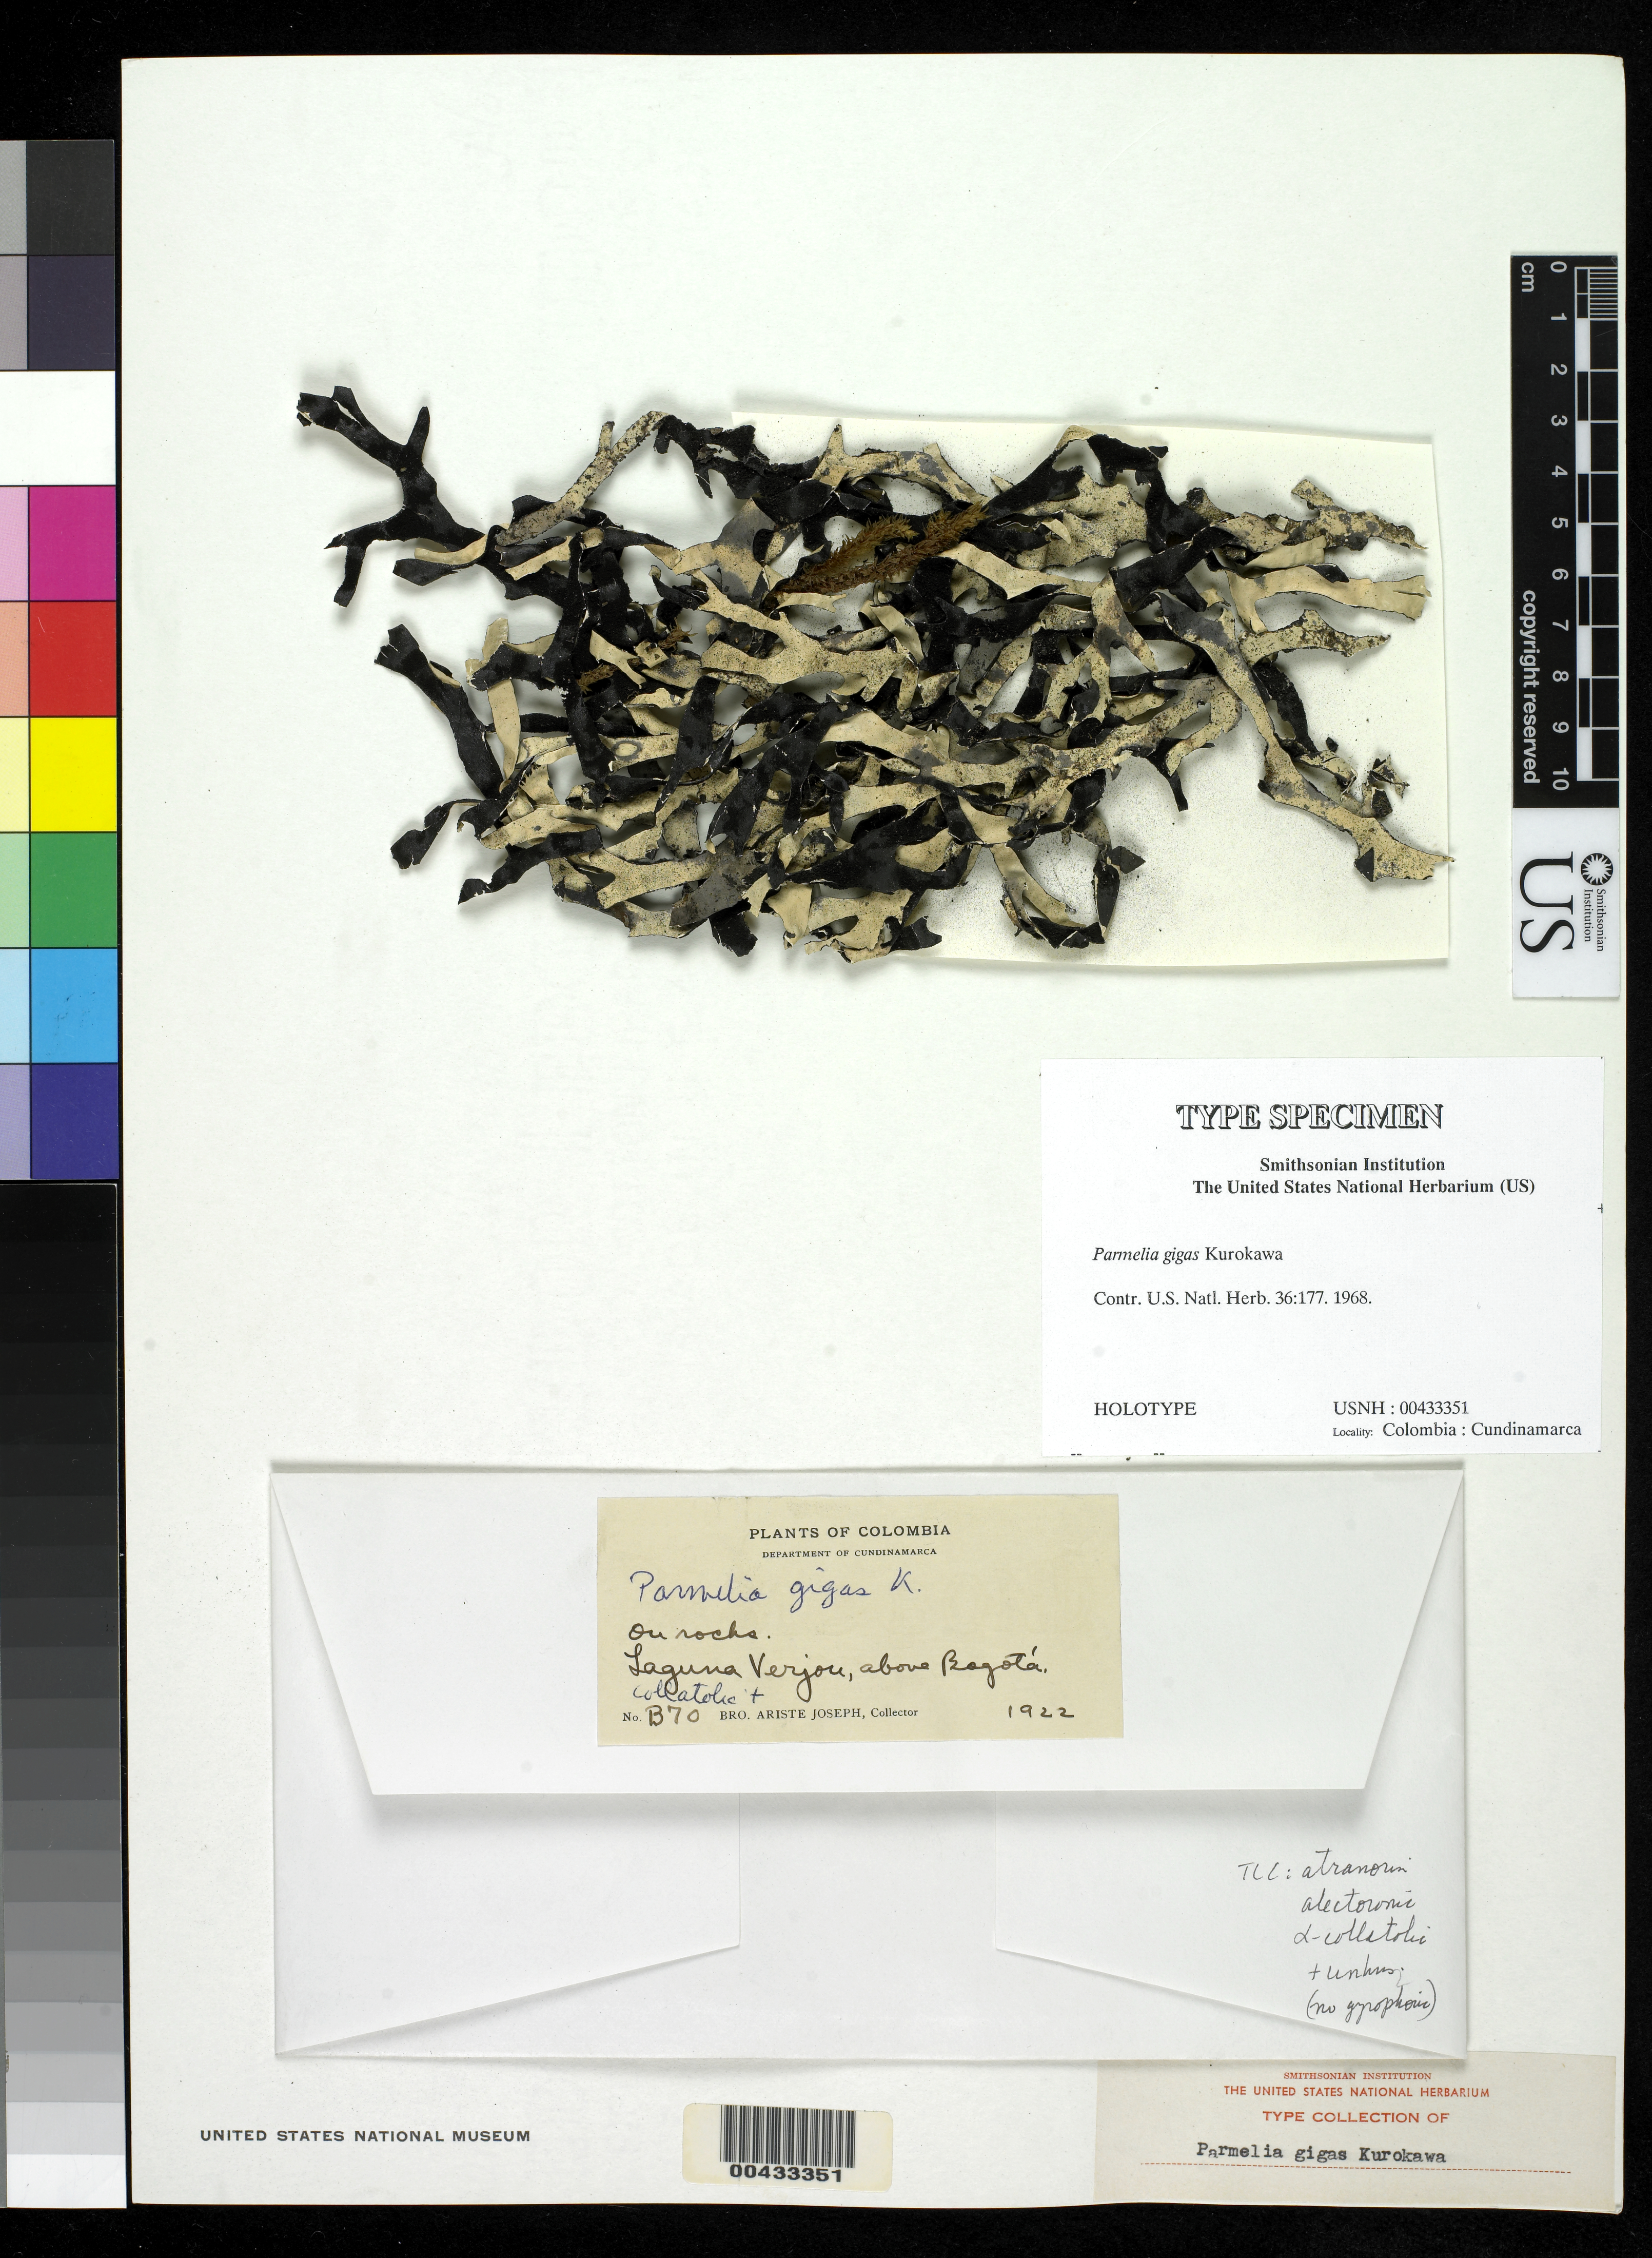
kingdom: Fungi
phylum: Ascomycota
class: Lecanoromycetes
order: Lecanorales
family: Parmeliaceae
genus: Parmelia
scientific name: Parmelia gigas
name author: Kurok.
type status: Holotype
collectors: B. Ariste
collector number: B70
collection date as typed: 1922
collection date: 1922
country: Colombia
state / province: Cundinamarca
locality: Laguna Verjou, above Bogota.